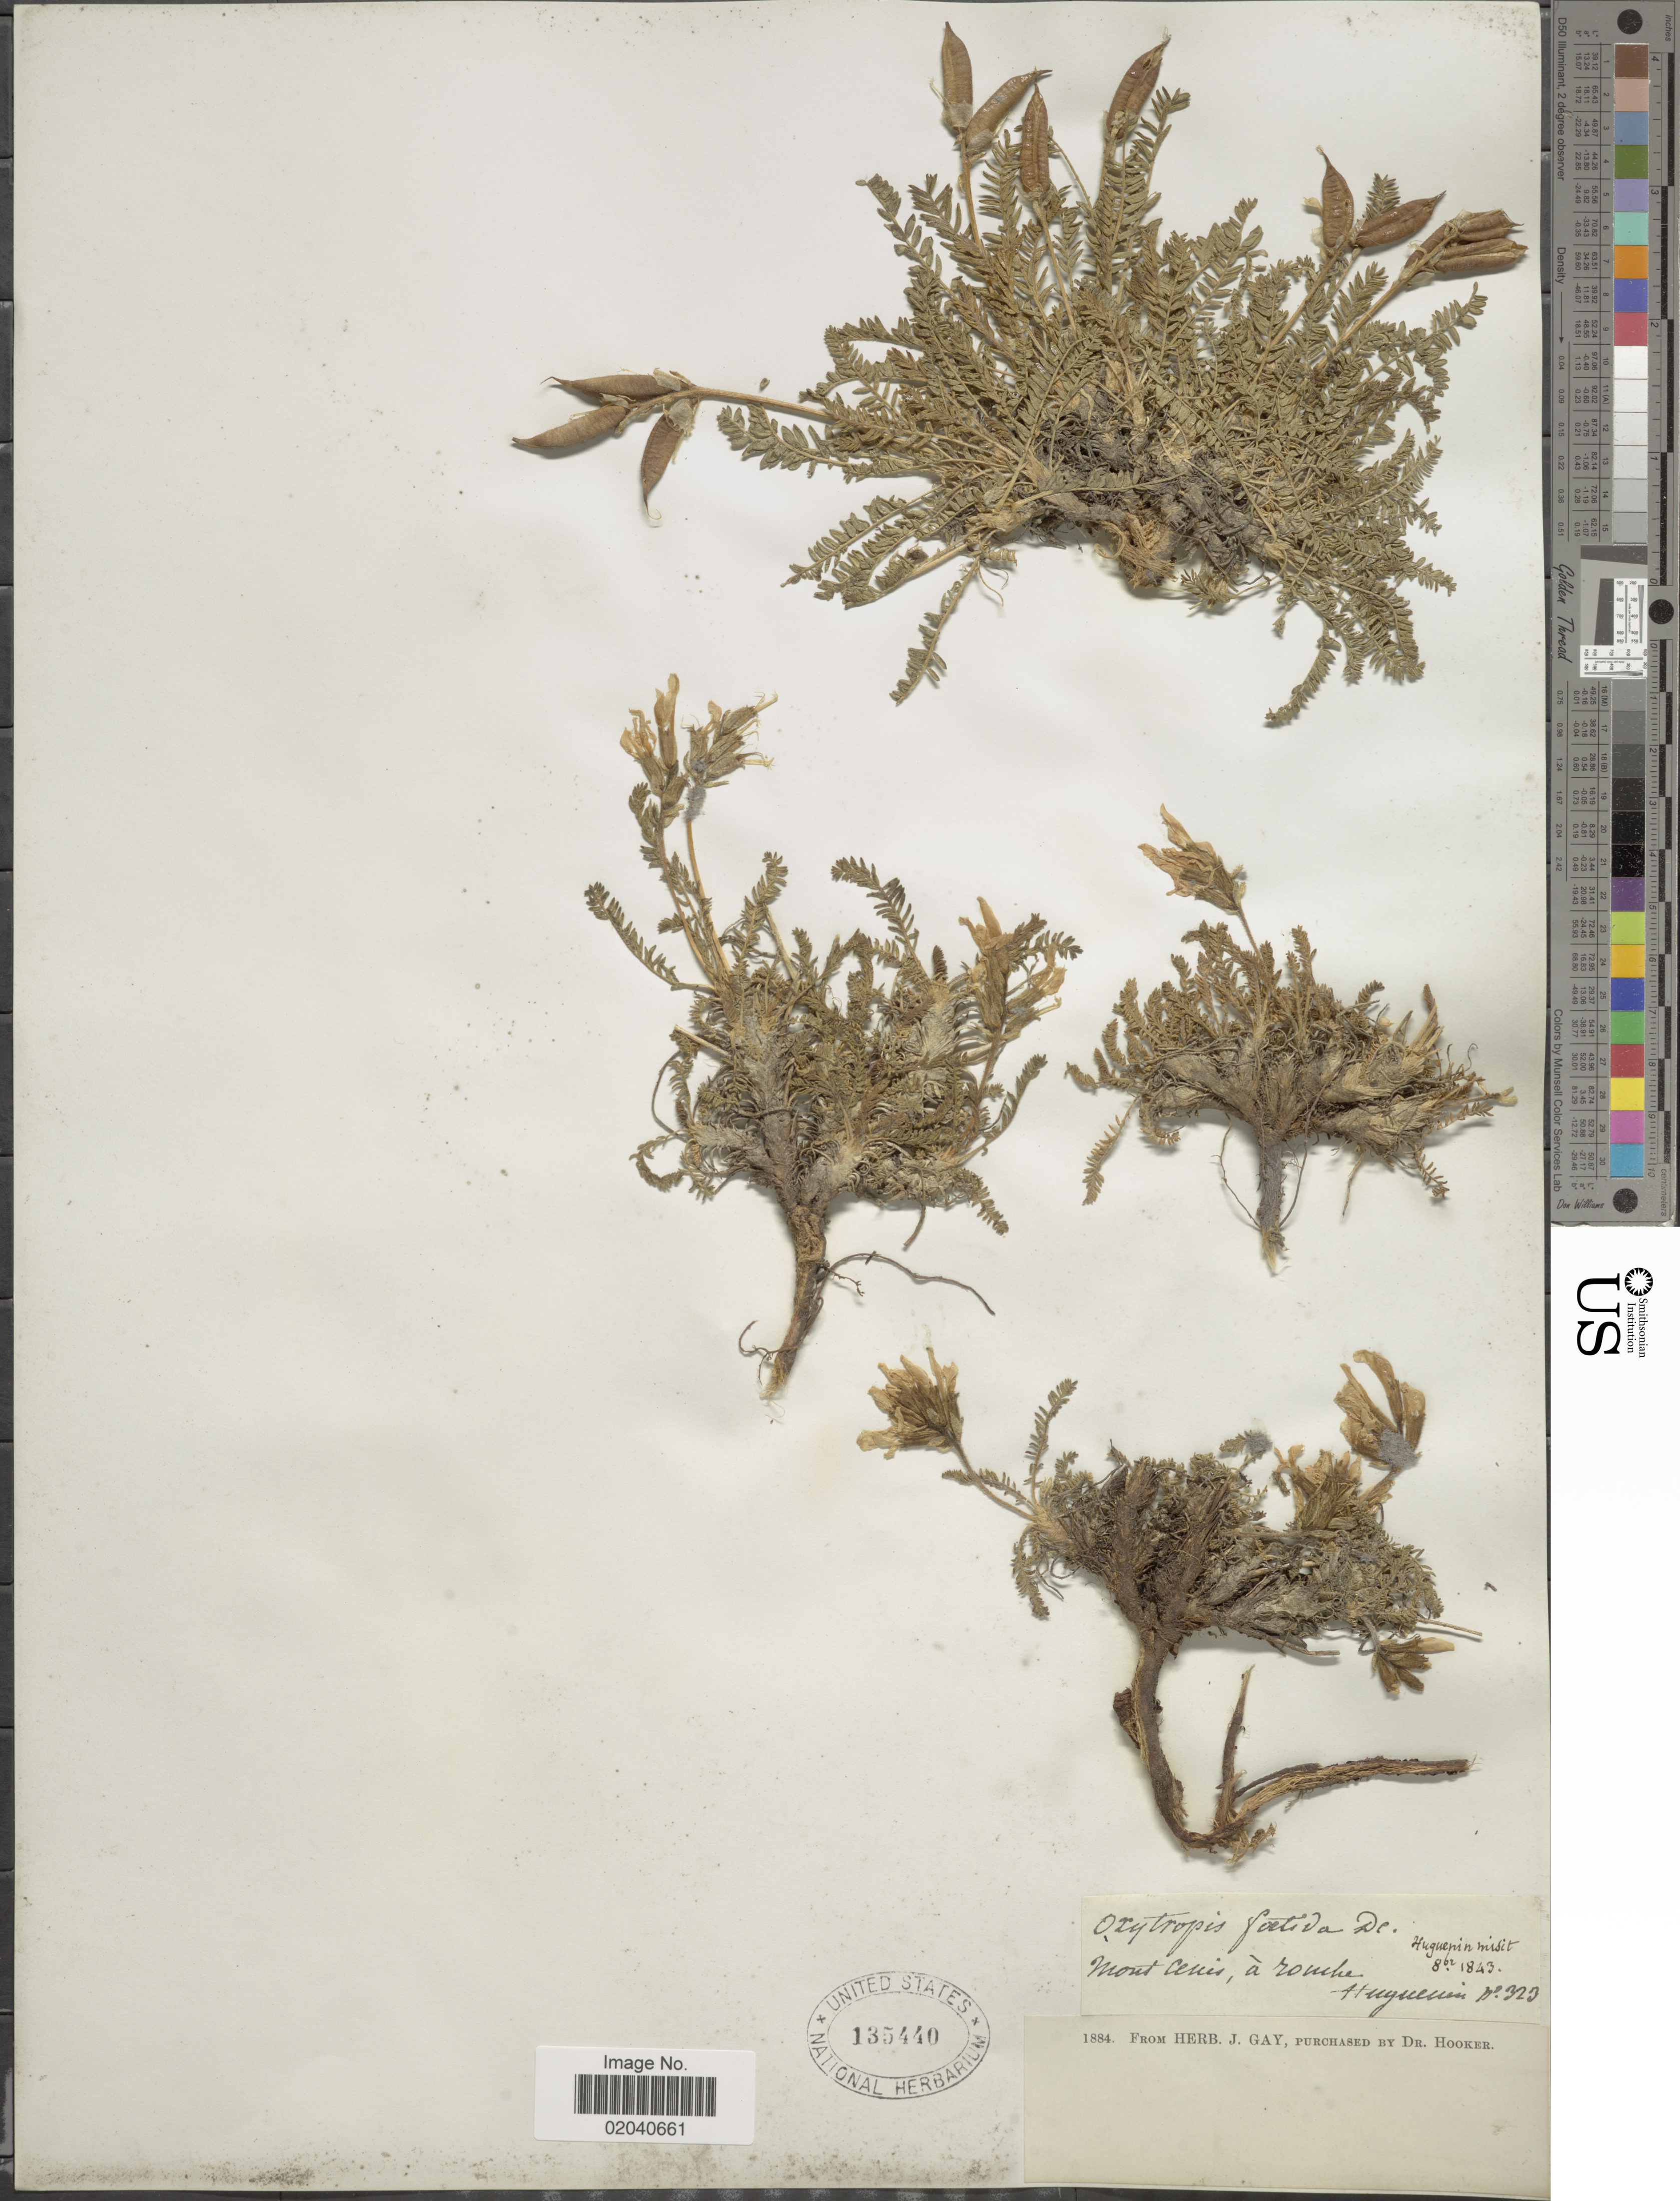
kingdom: Plantae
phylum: Tracheophyta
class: Magnoliopsida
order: Fabales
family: Fabaceae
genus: Oxytropis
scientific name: Oxytropis foetida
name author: (Vill.) DC.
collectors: Huguenin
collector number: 323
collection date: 1843-10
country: France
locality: Mont cenis, a rouche [interpreted]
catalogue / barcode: US 135440